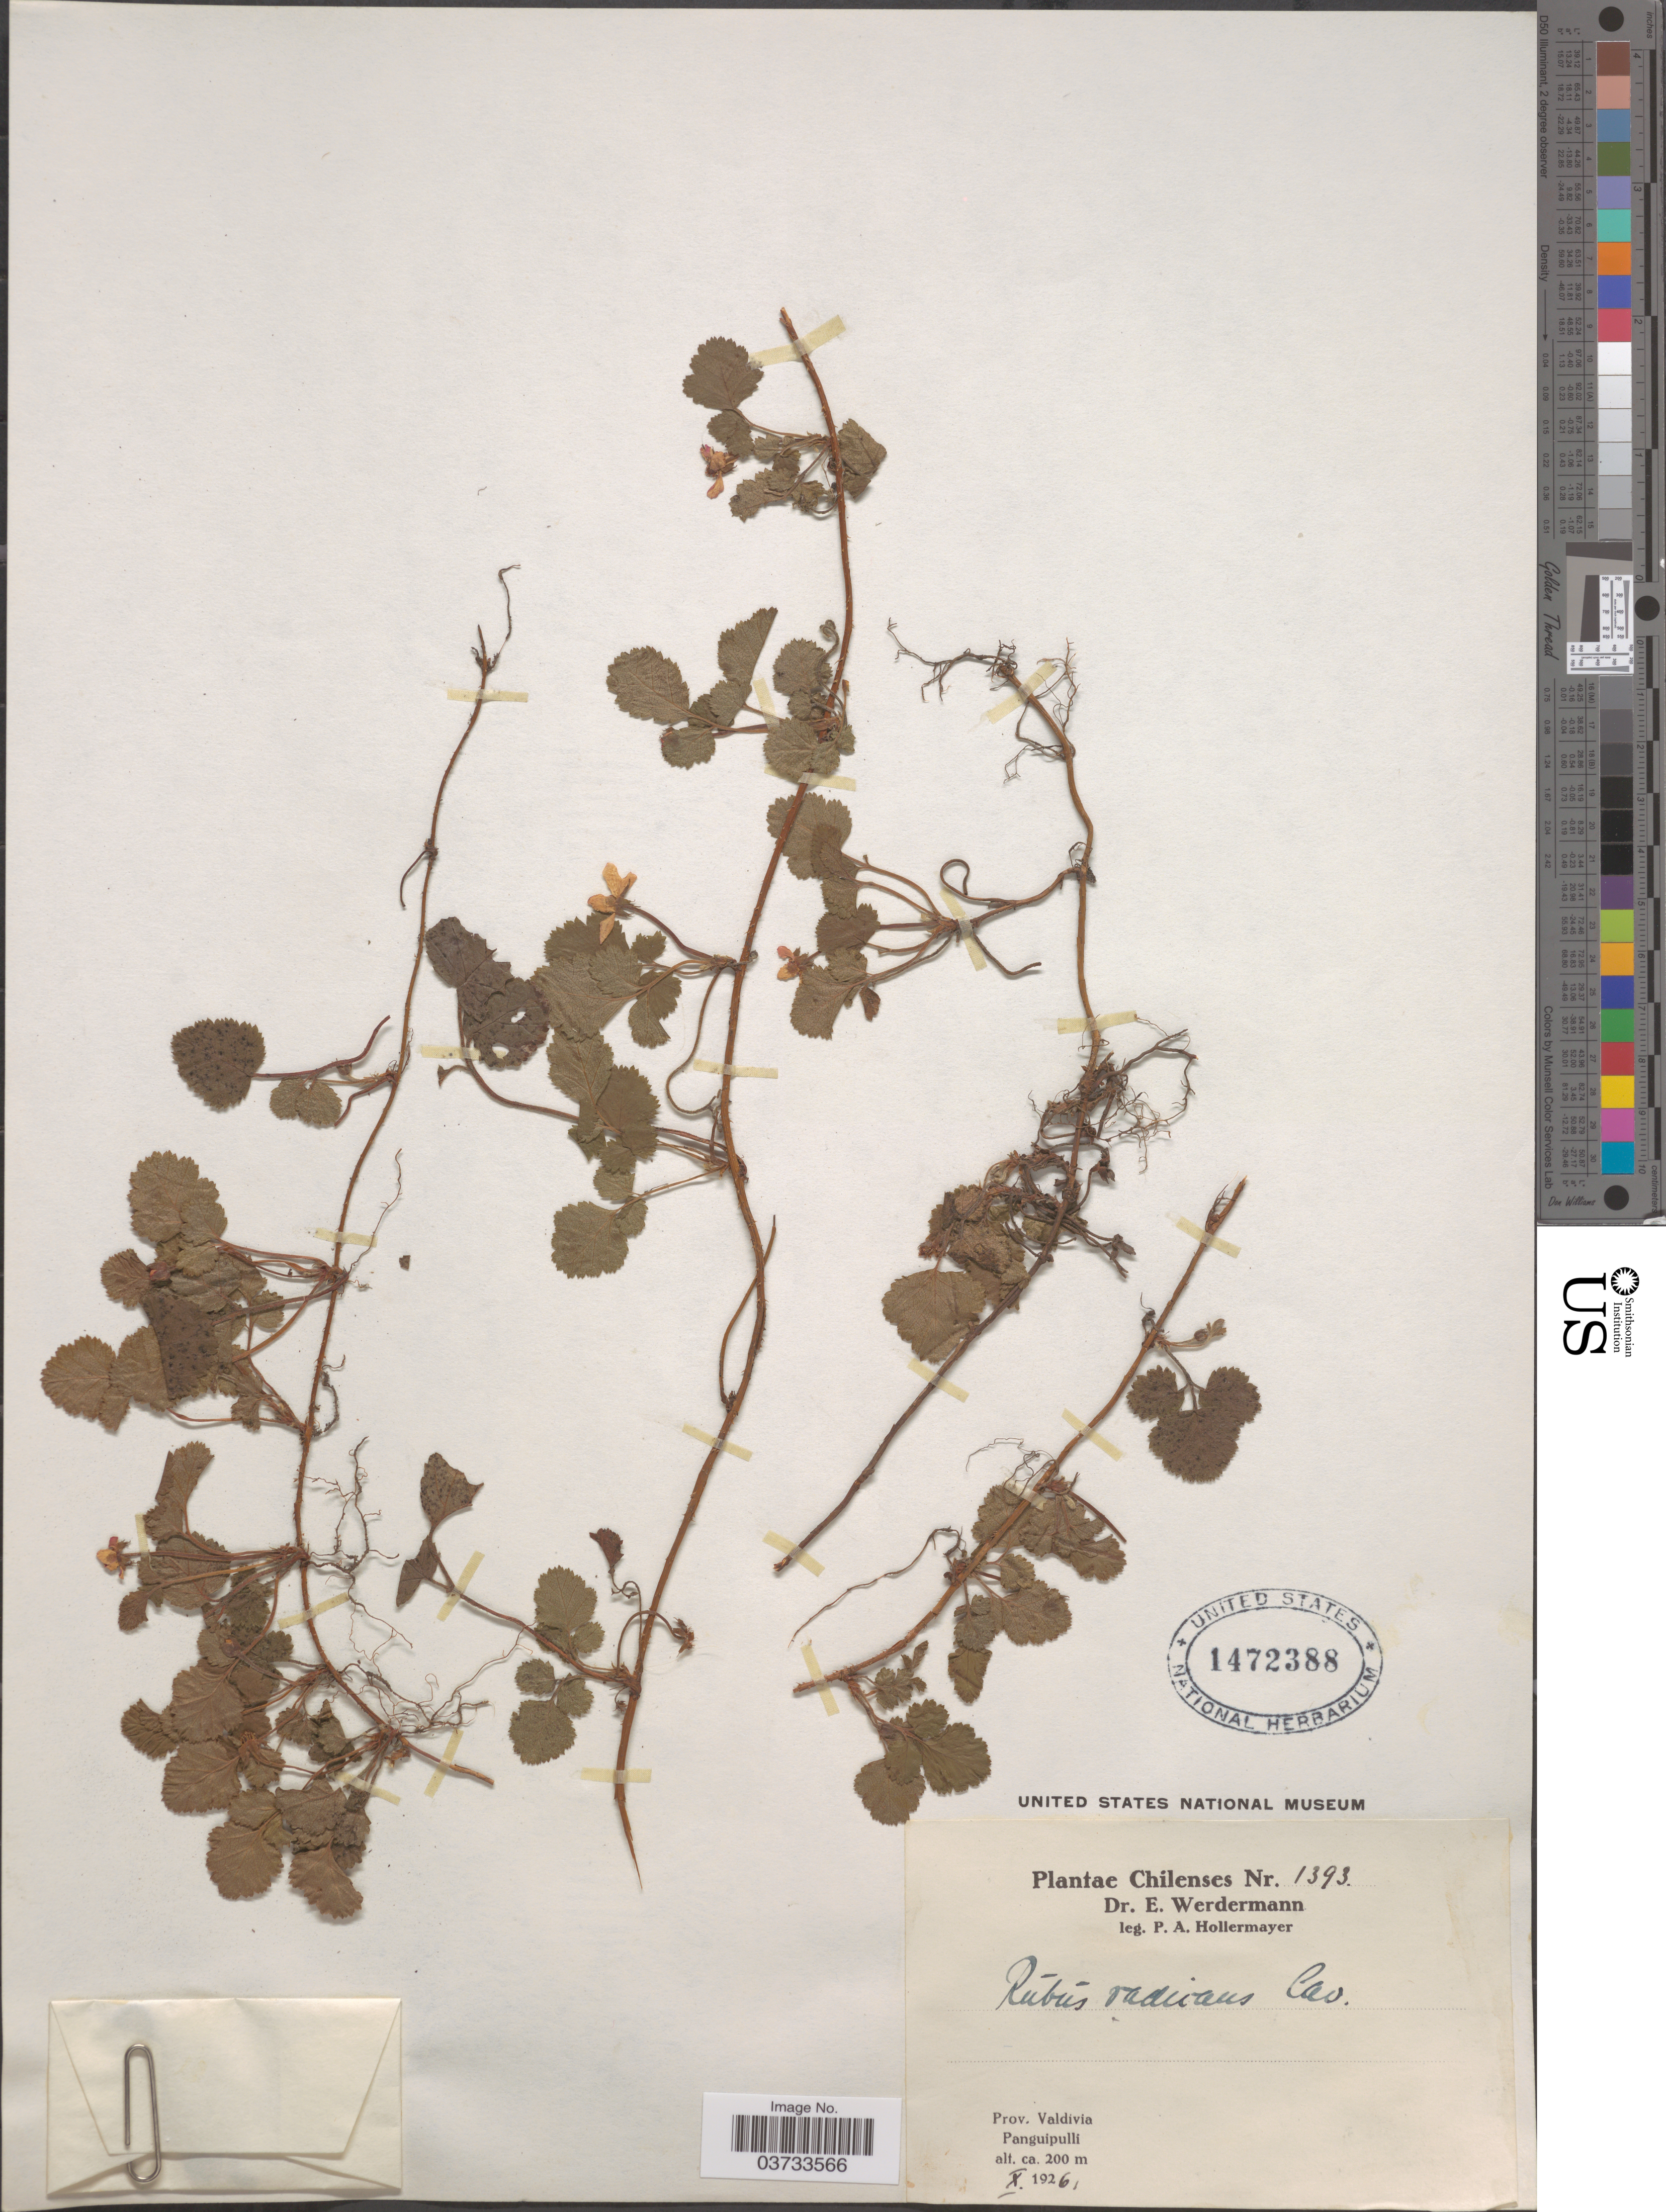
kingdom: Plantae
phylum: Tracheophyta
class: Magnoliopsida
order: Rosales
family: Rosaceae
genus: Rubus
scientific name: Rubus radicans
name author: Cav.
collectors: P. Hollermayer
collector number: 1393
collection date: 1926-10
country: Chile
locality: Prov. Valdivia. Panguipulli.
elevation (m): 200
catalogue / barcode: US 1472388